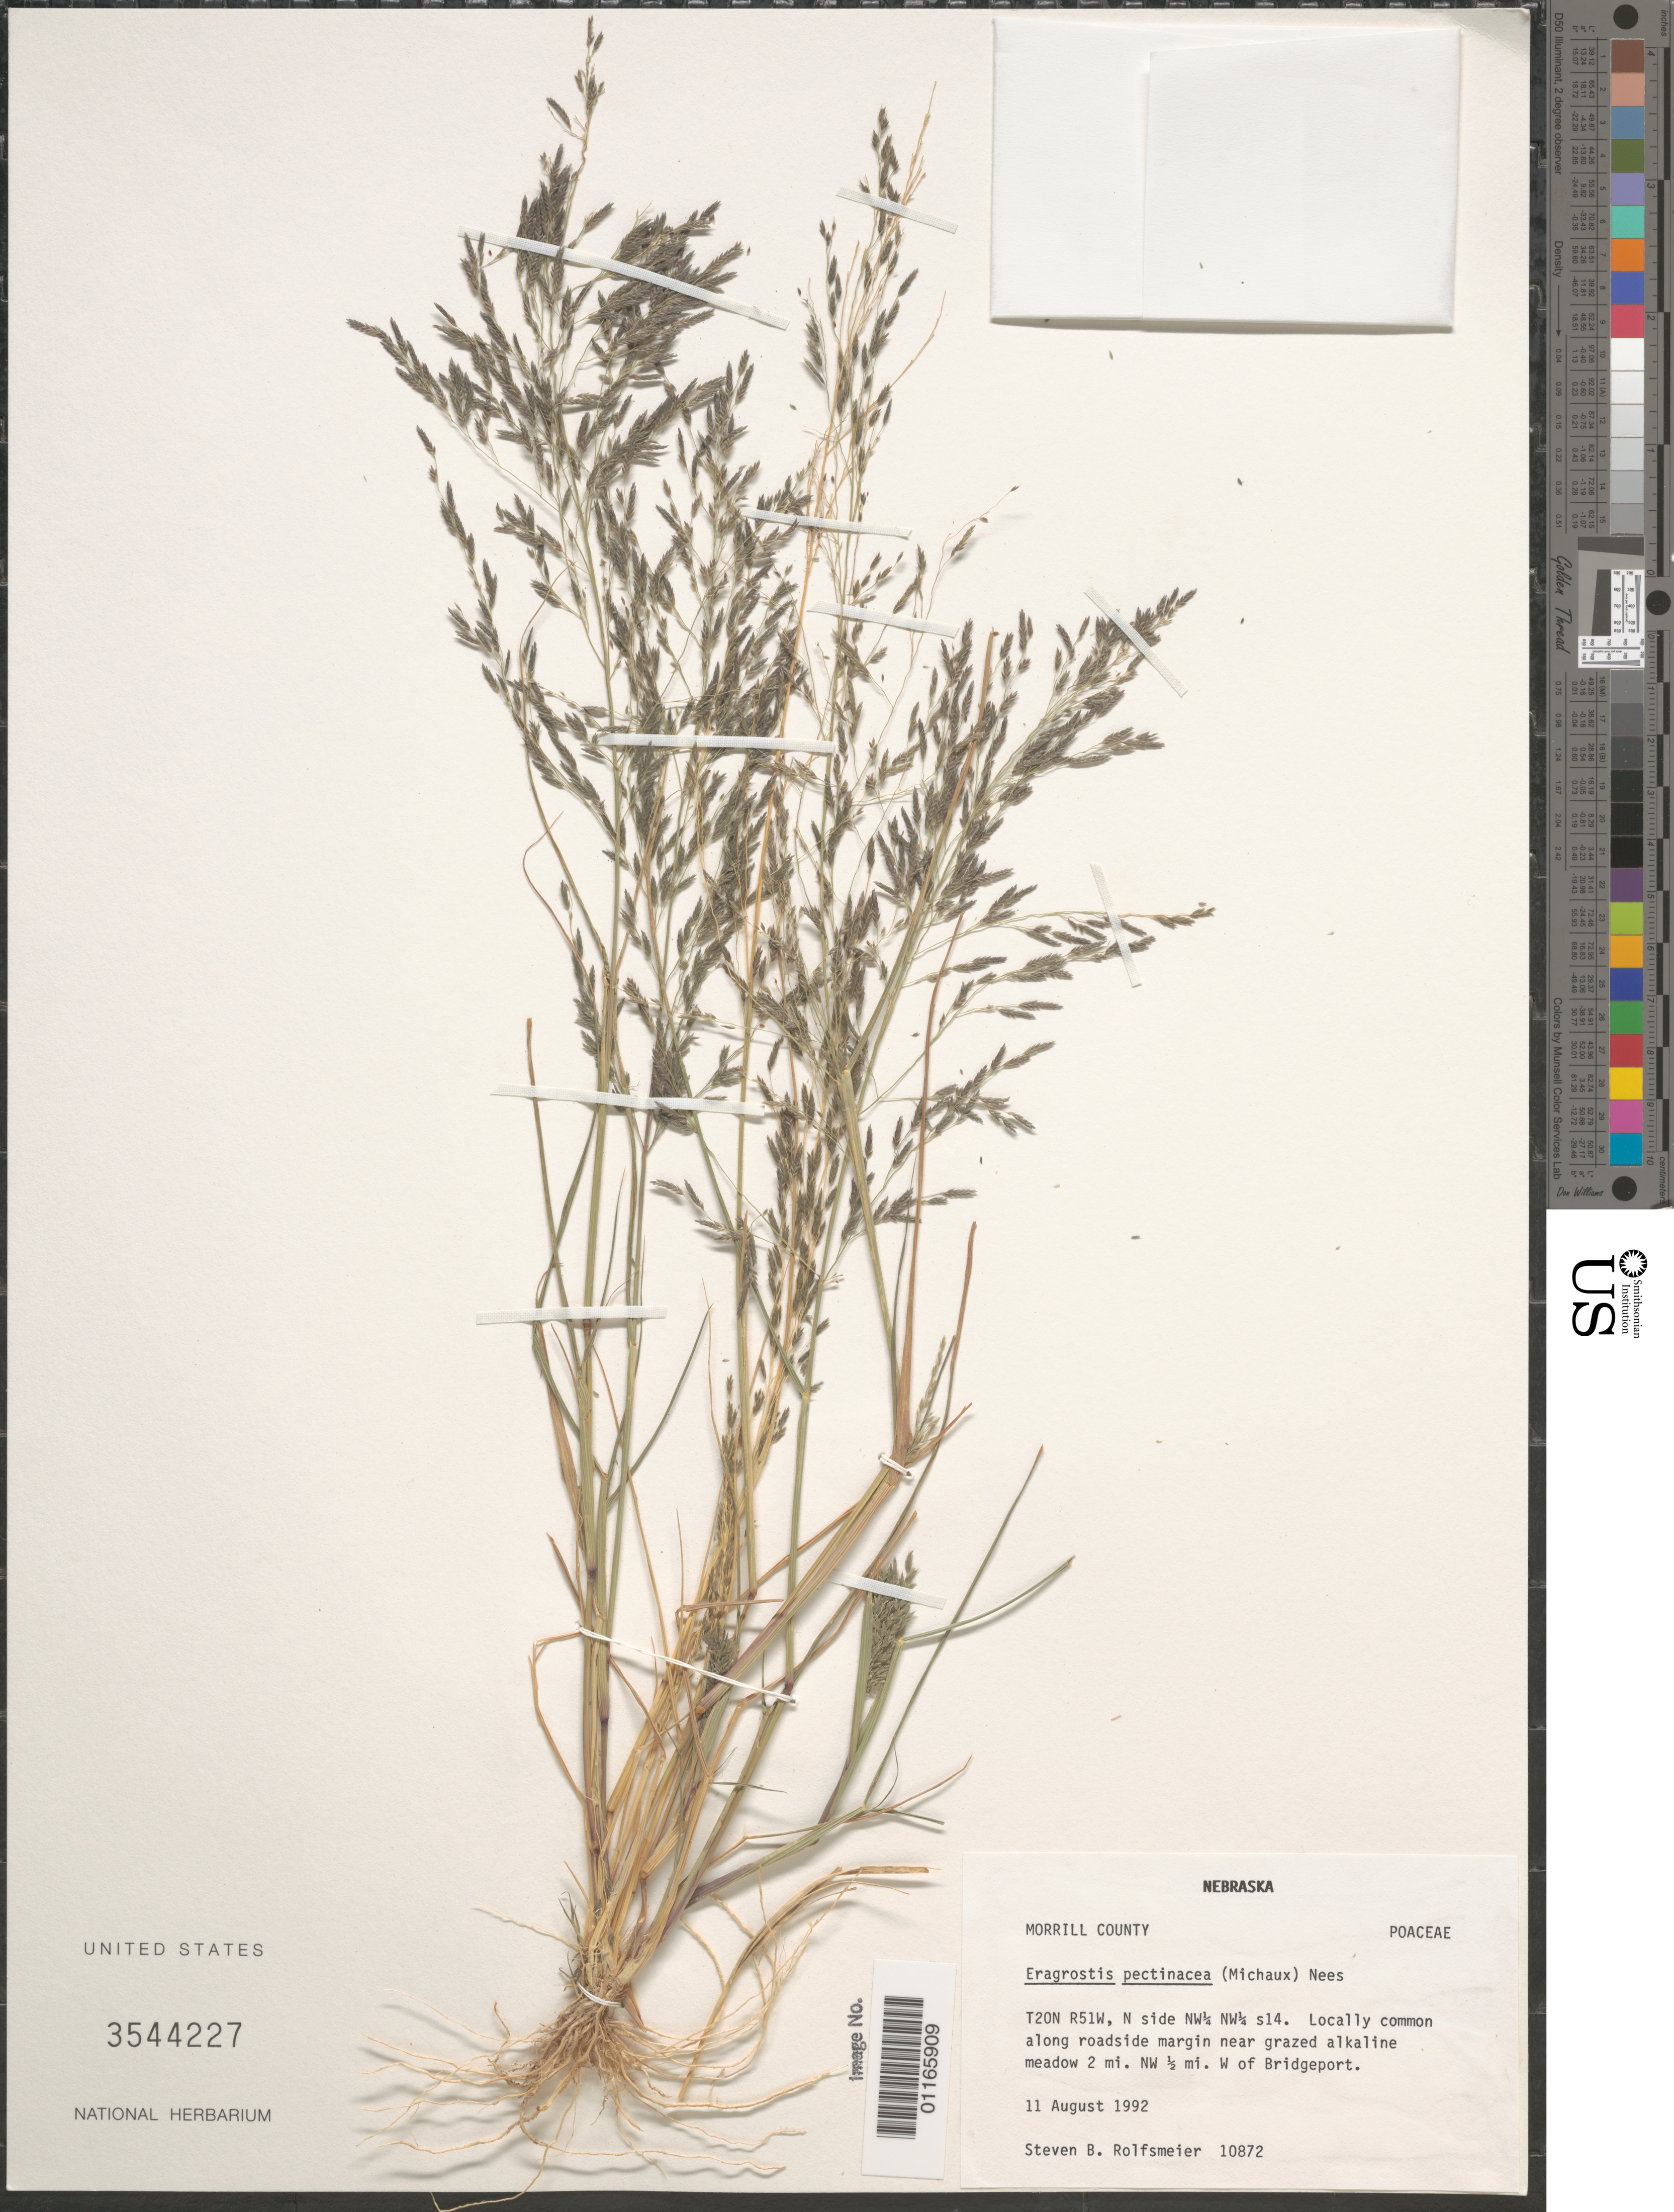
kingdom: Plantae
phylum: Tracheophyta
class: Liliopsida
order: Poales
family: Poaceae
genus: Eragrostis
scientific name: Eragrostis pectinacea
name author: (Michx.) Nees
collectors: S. Rolfsmeier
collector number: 10872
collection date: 1992-08-11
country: United States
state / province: Nebraska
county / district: Morrill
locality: T20N R51W, N side NW1/4 NW1/4 s14. Near meadow 2 mi. NW 1/2 mi. W of Bridgeport.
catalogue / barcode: US 3544227